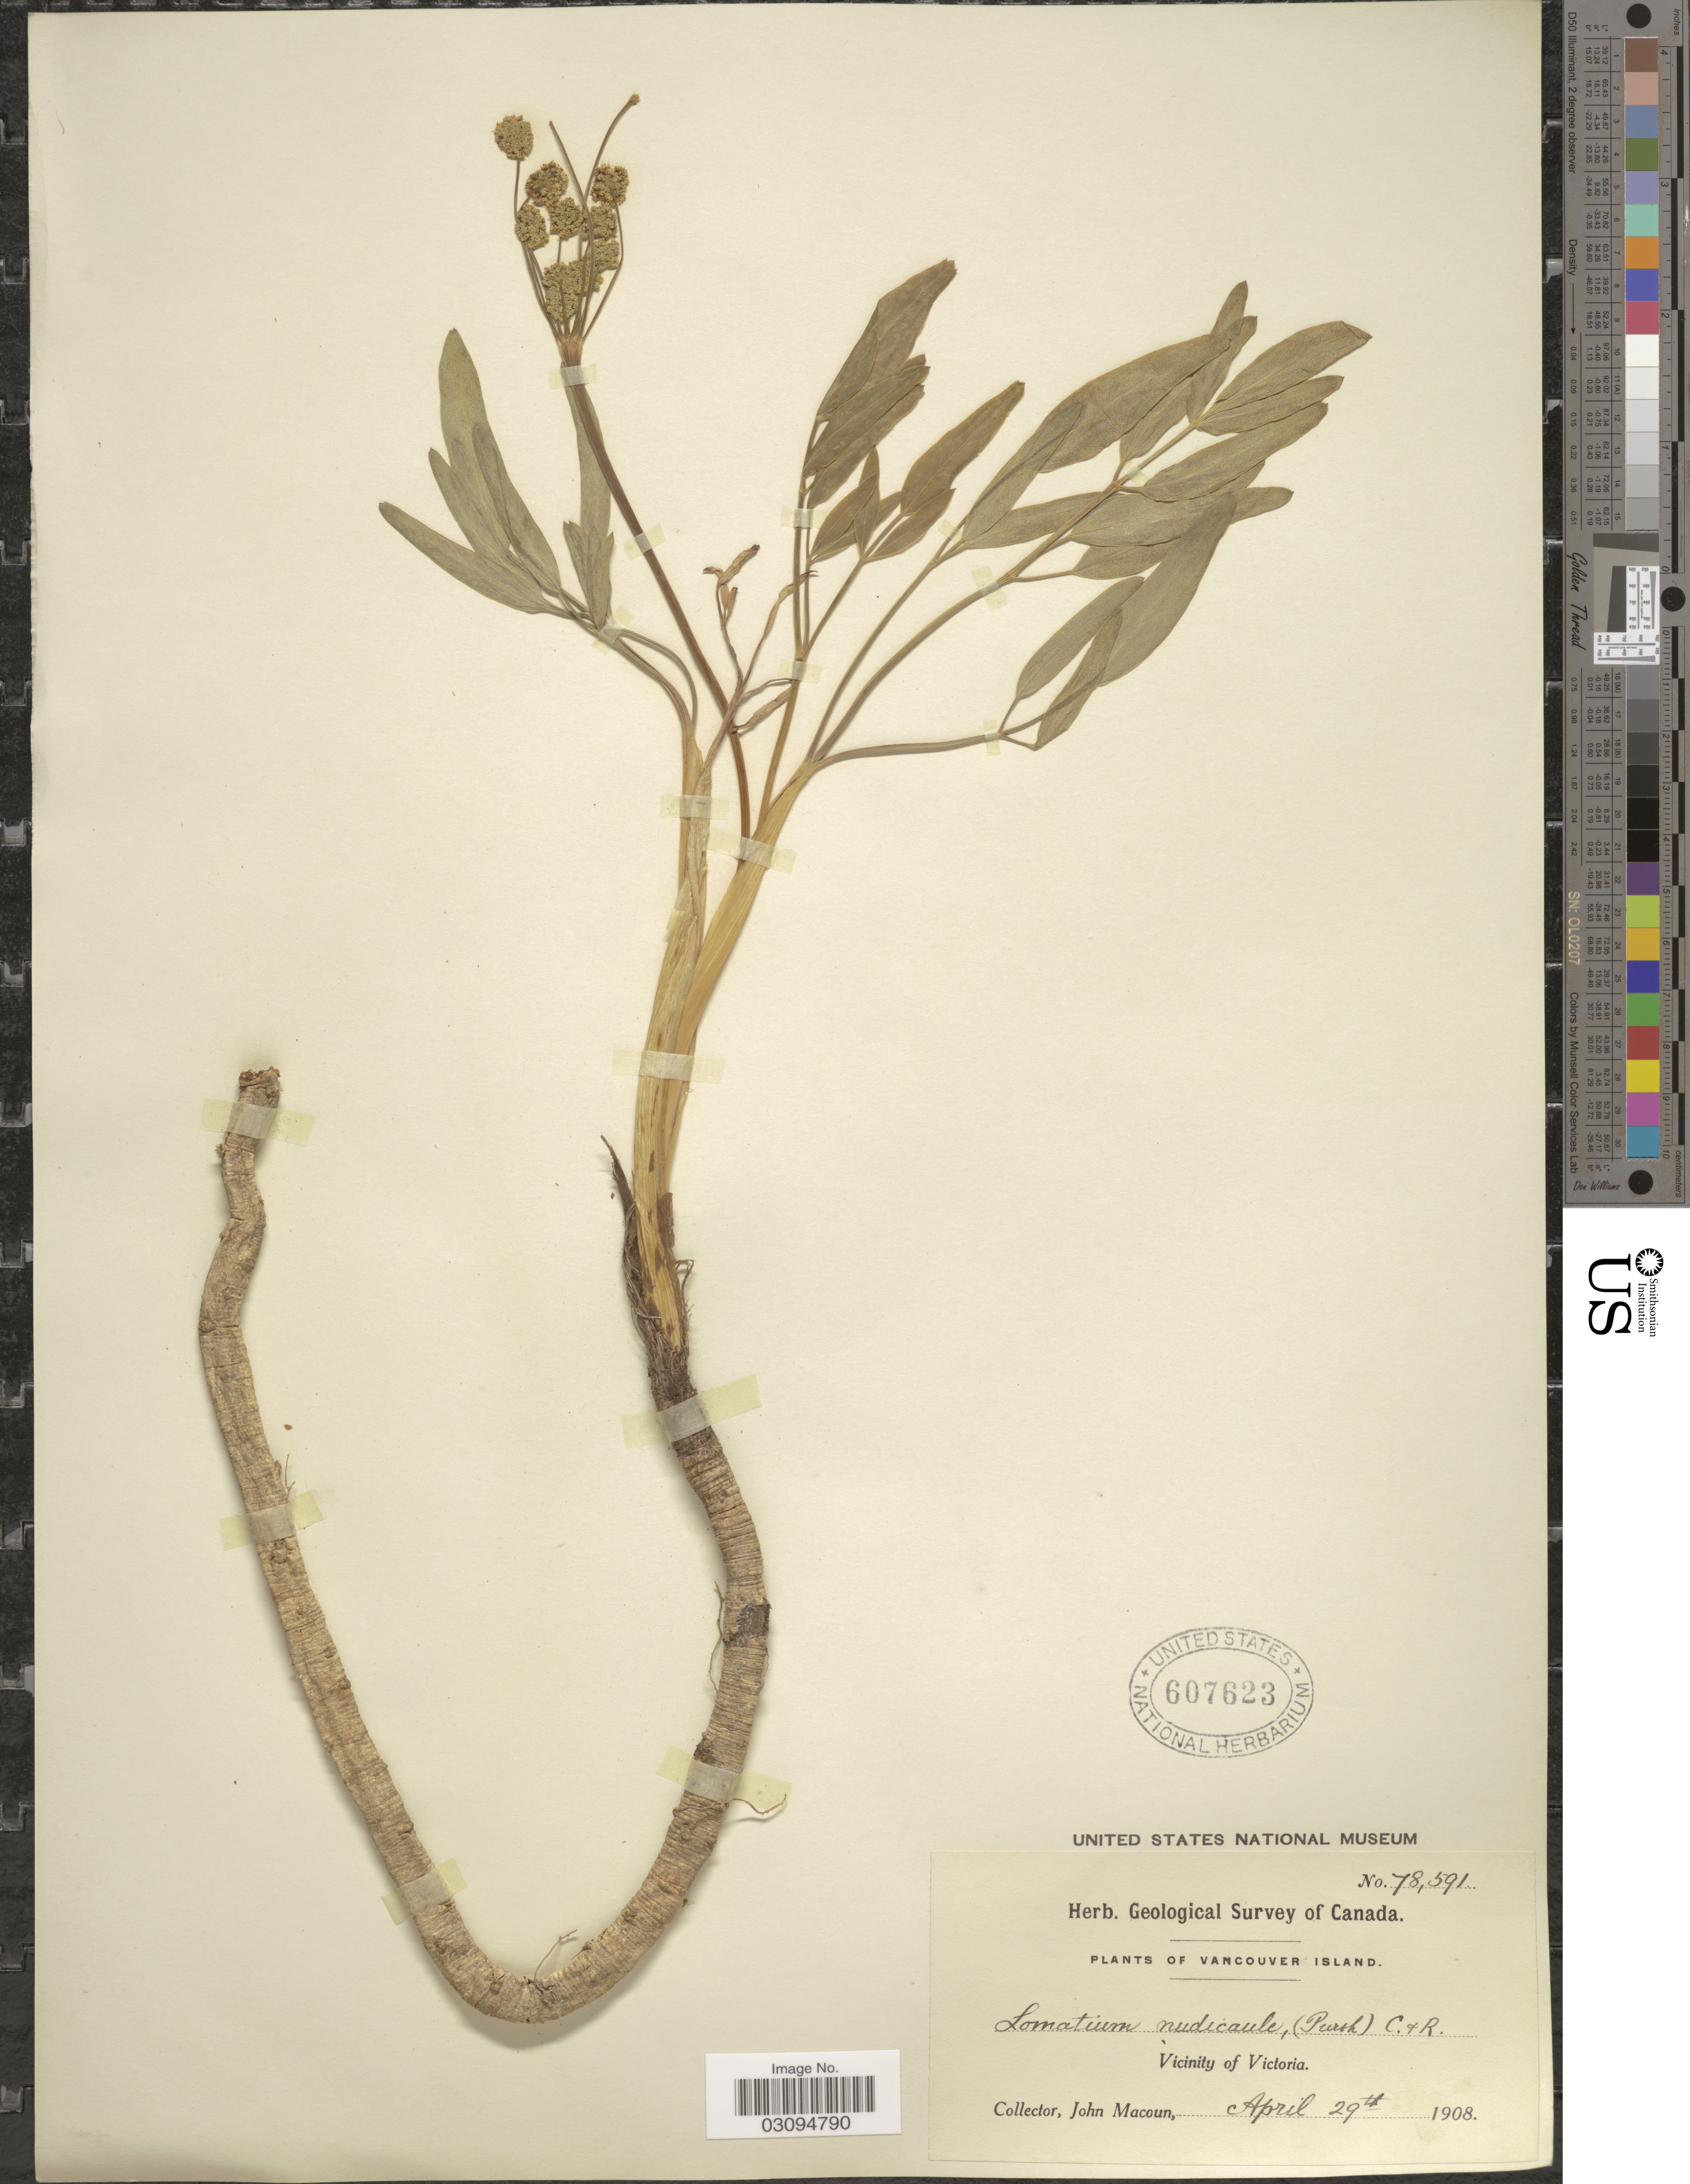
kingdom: Plantae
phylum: Tracheophyta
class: Magnoliopsida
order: Apiales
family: Apiaceae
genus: Lomatium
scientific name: Lomatium nudicaule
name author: (Pursh) J.M. Coult. & Rose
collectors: J. Macoun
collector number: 78591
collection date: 1908-04-29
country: Canada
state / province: British Columbia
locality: Vancouver Island. Vicinity of Victoria.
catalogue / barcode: US 607623